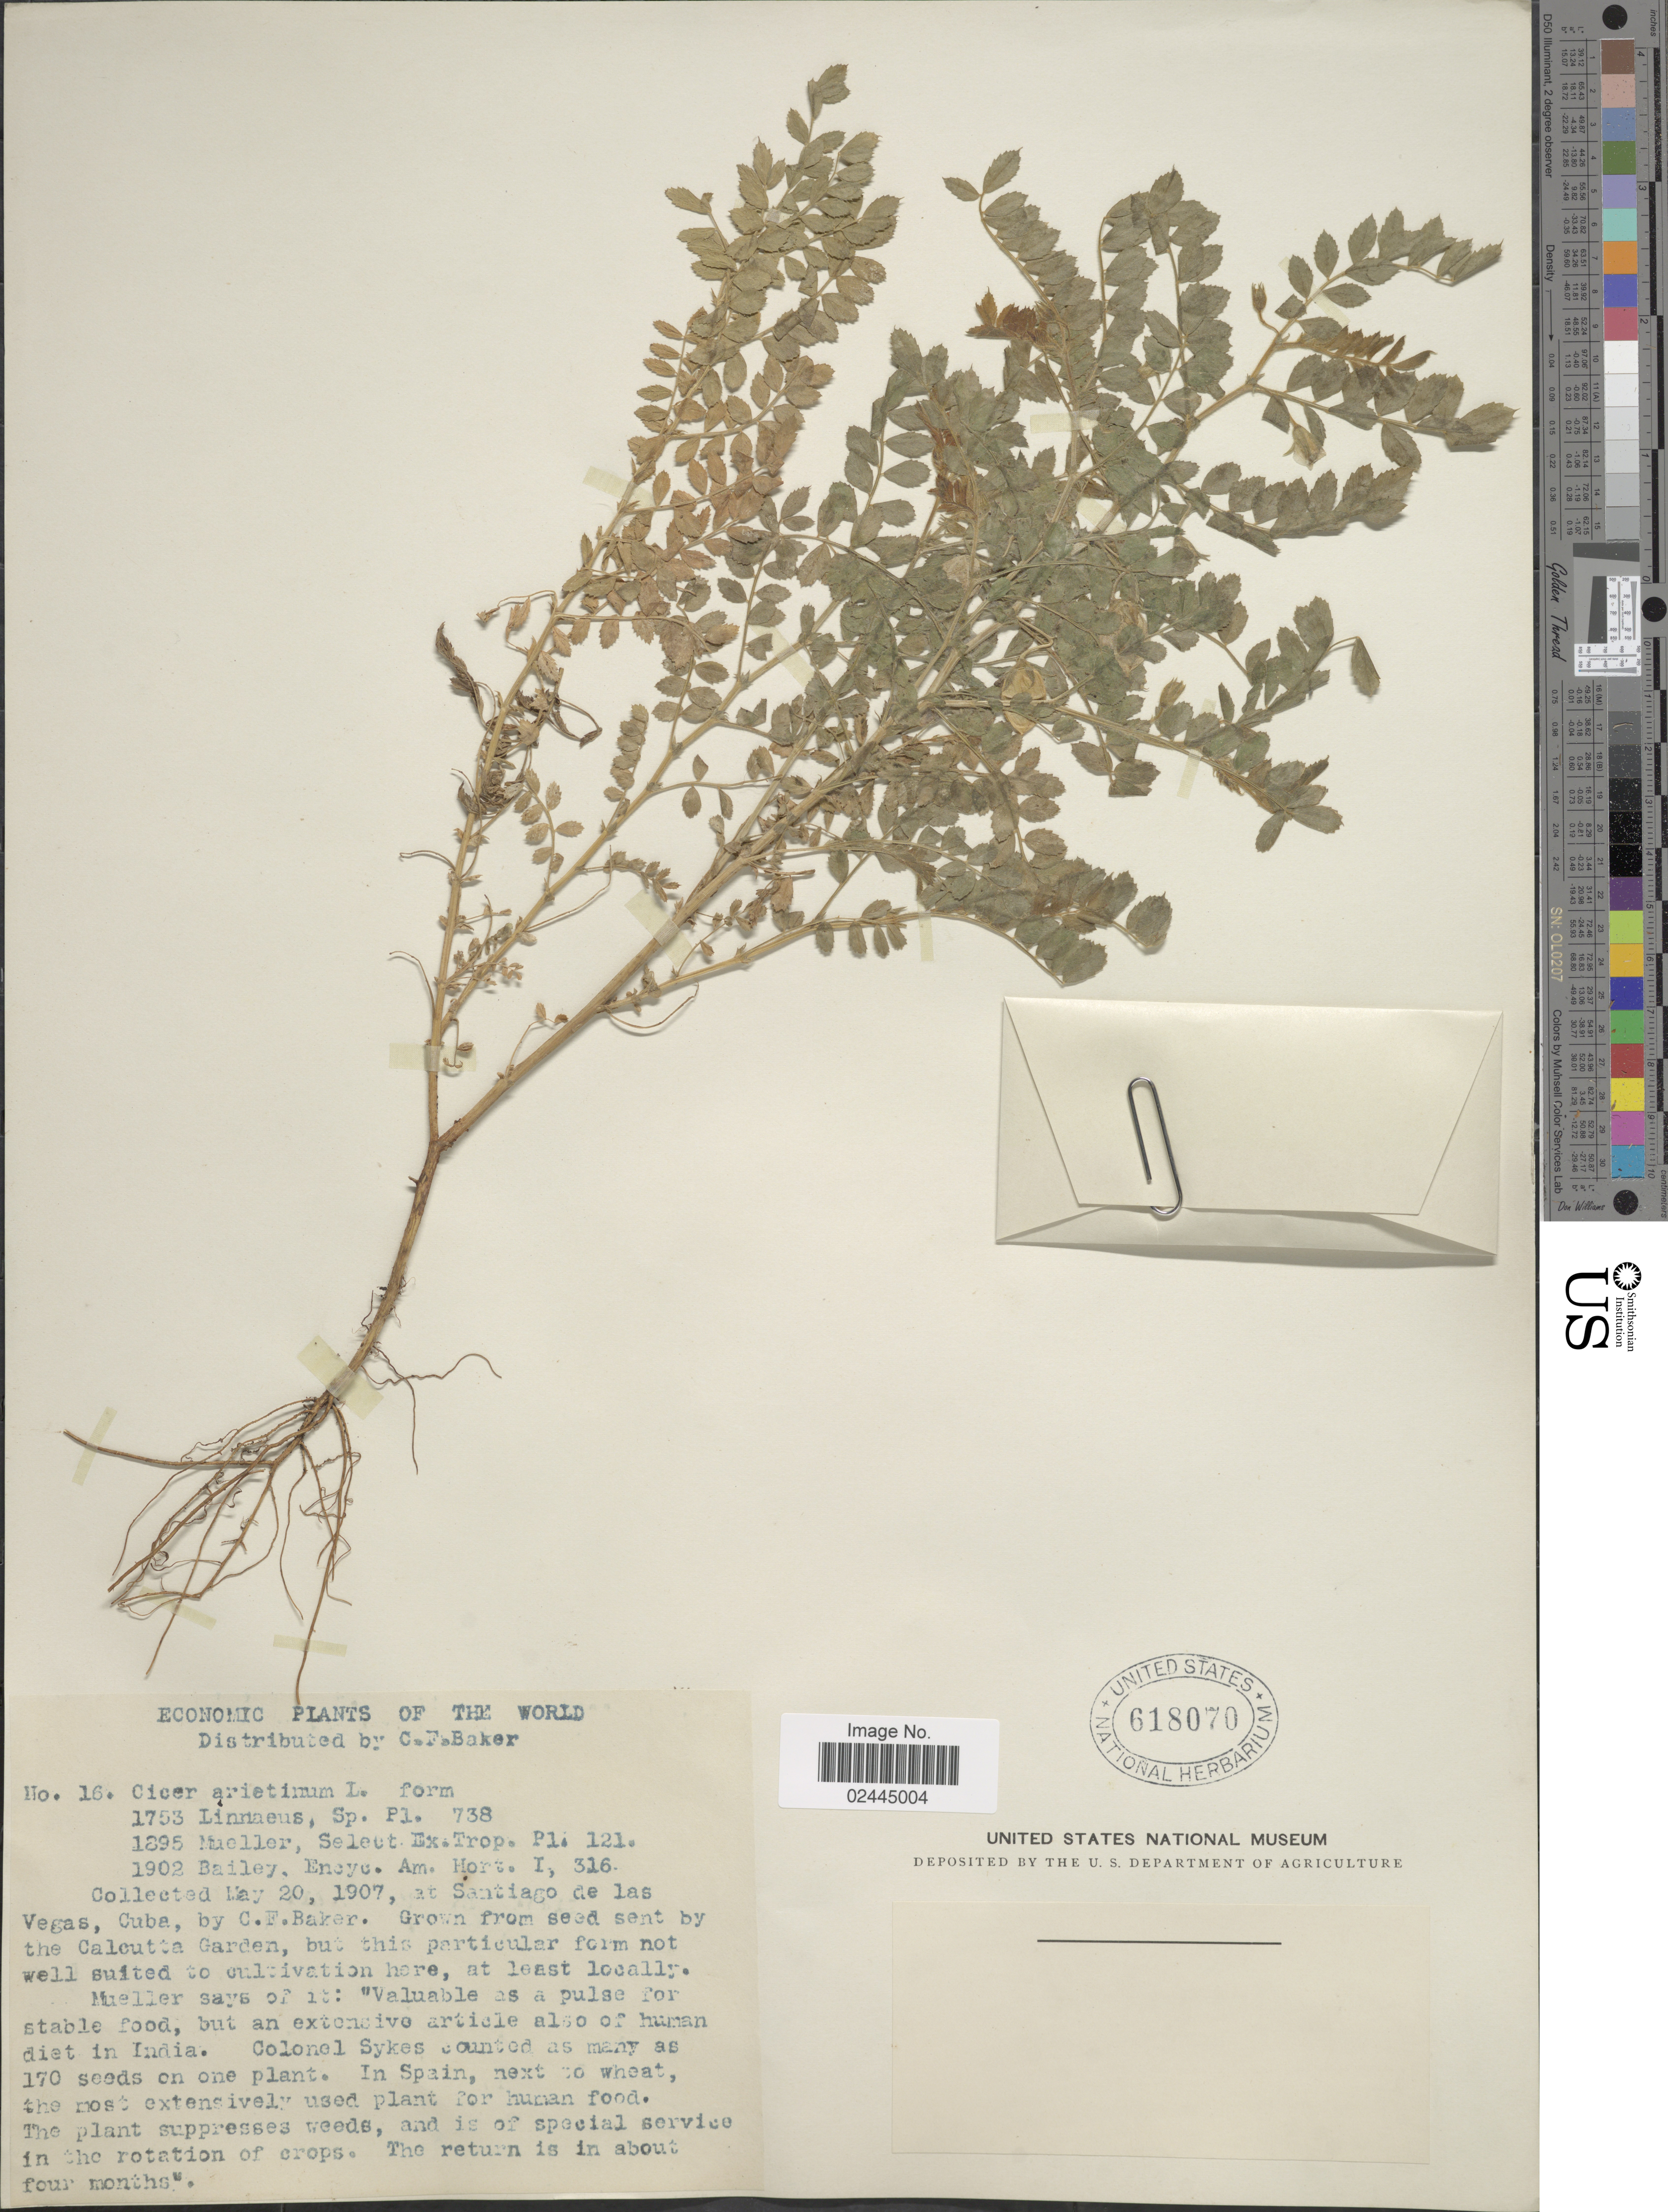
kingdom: Plantae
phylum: Tracheophyta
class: Magnoliopsida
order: Fabales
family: Fabaceae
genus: Cicer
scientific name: Cicer arietinum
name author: L.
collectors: C. F. Baker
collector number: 16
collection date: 1907-05-20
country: Cuba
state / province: La Habana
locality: Santiago de las Vegas, Cuba.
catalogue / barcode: US 618070